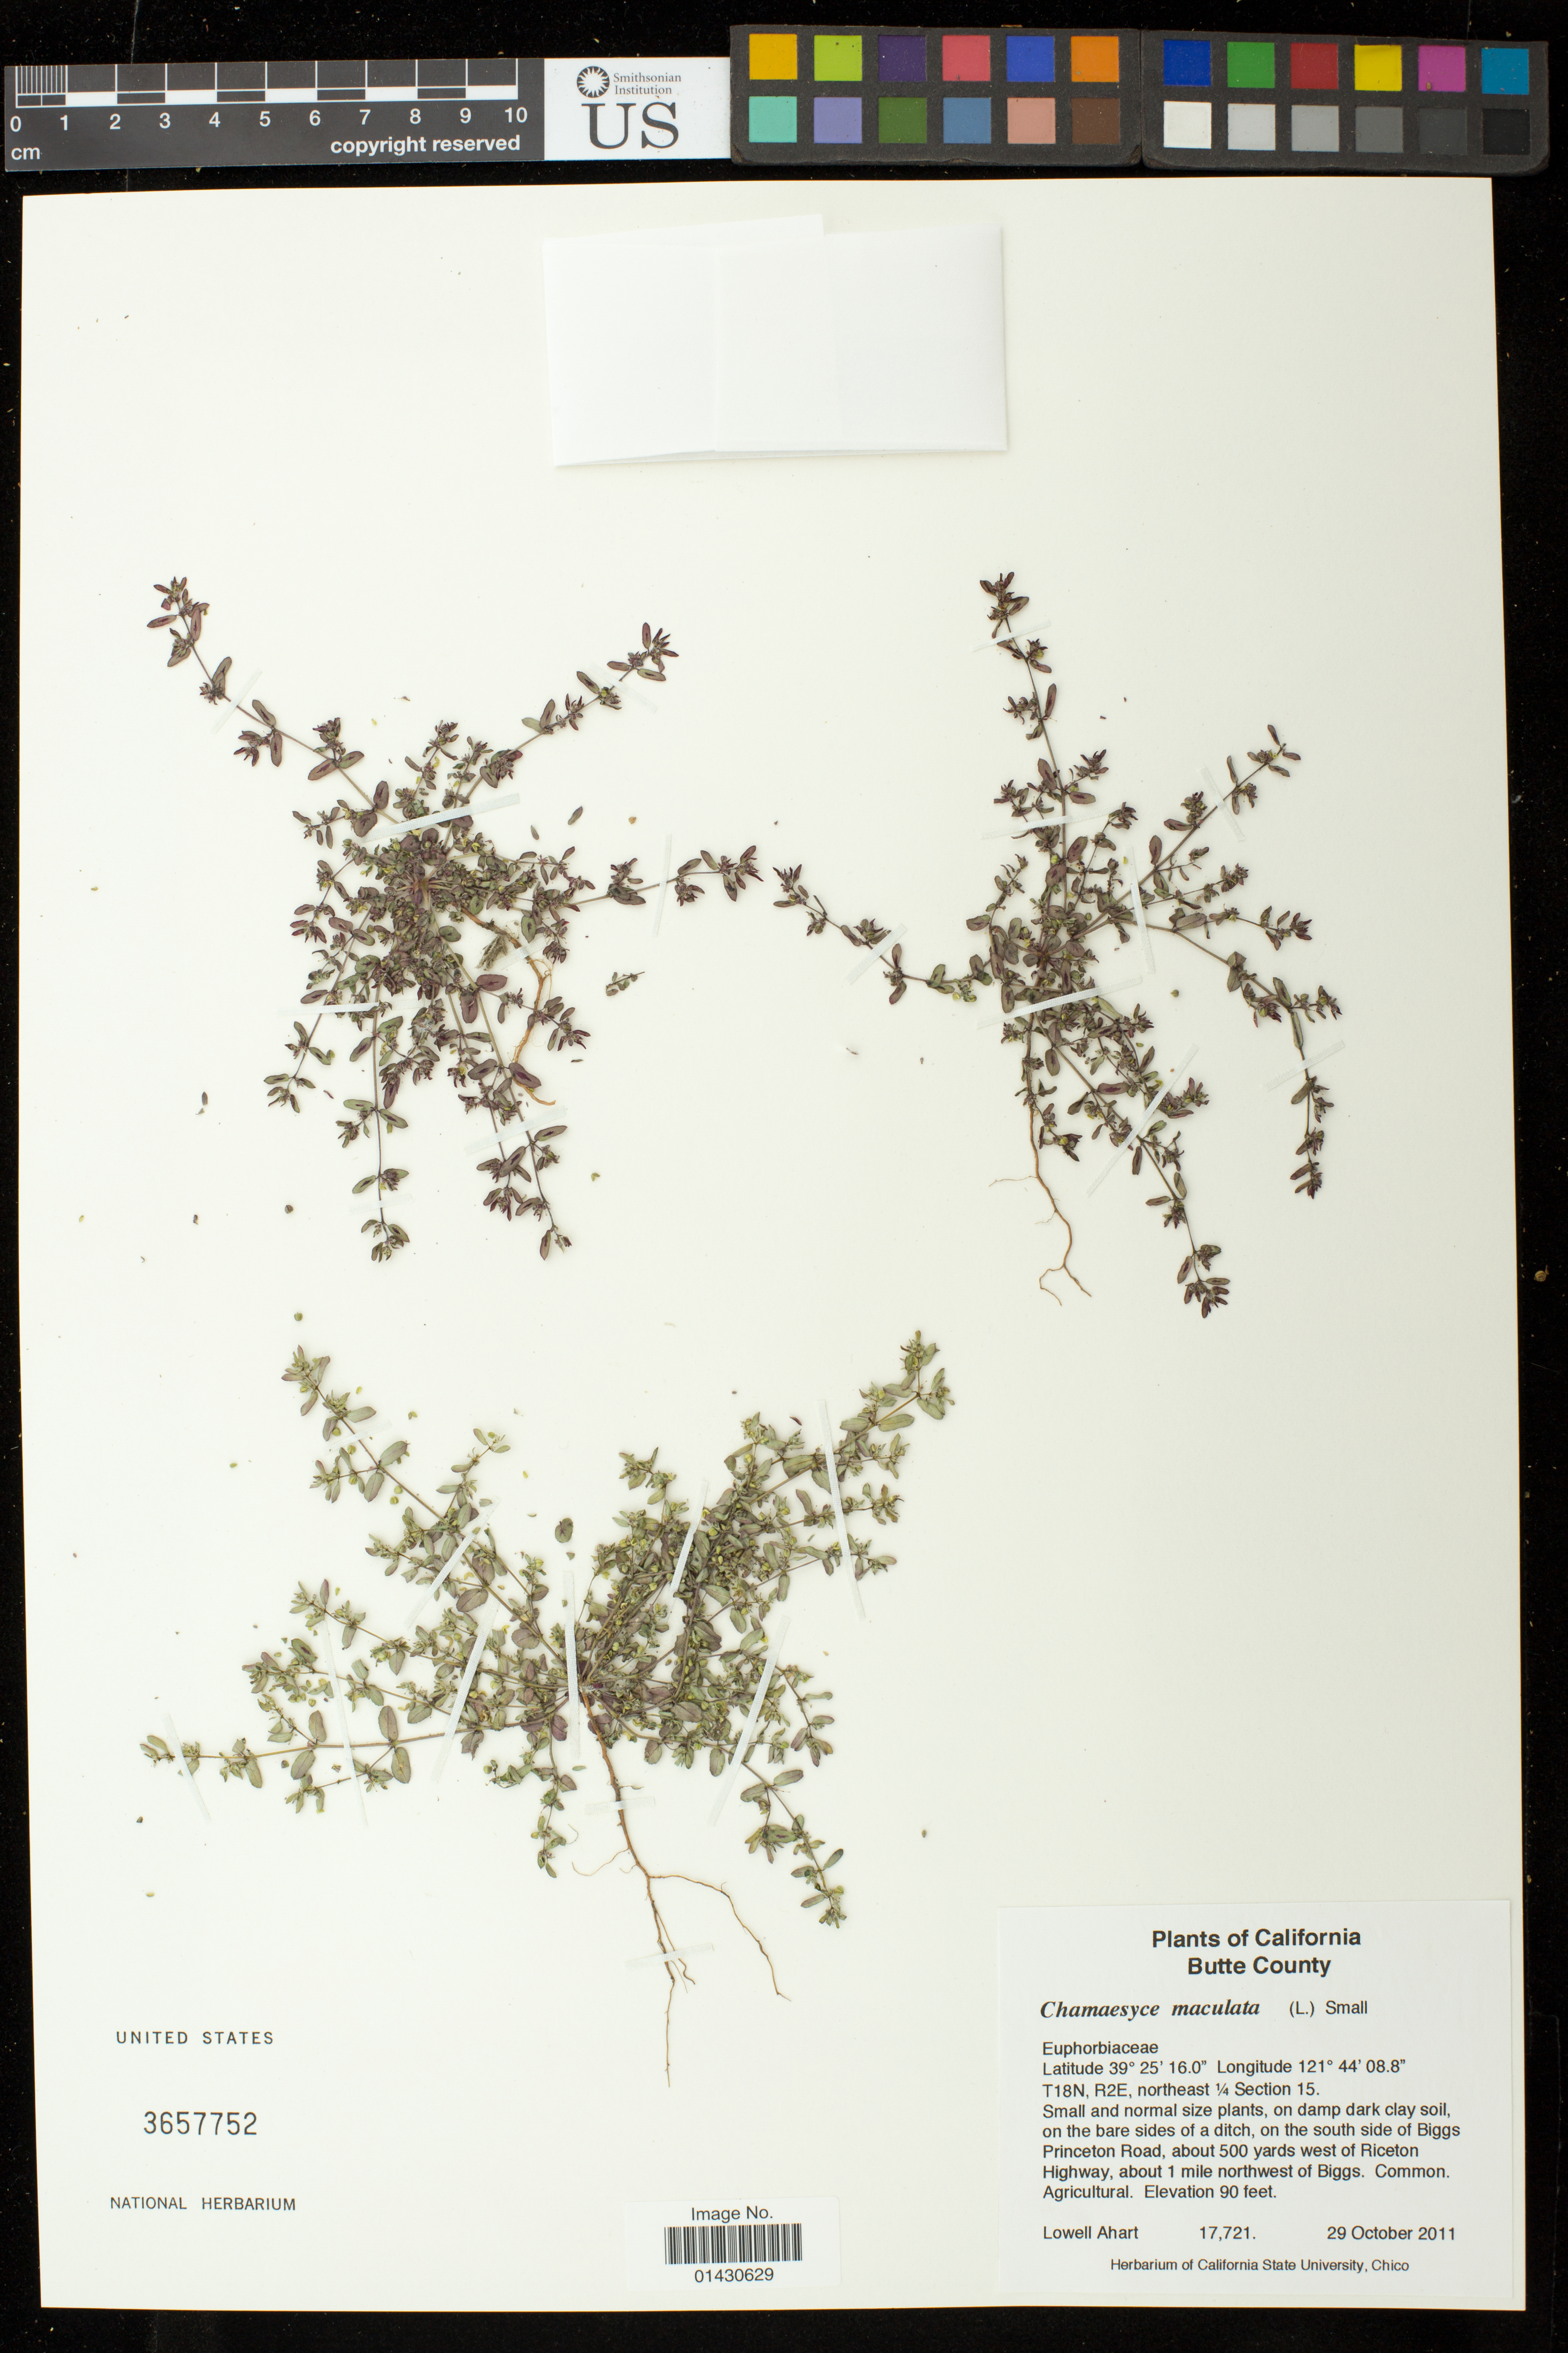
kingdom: Plantae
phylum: Tracheophyta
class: Magnoliopsida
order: Malpighiales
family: Euphorbiaceae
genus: Euphorbia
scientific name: Euphorbia maculata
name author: L.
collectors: L. Ahart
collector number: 17721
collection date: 2011-10-29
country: United States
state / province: California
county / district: Butte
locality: T18N, R2E, northeast 1/4 Section 15; On the south side of Biggs Princeton Road, about 500 yards west of Riceton Highway, about 1 mile northwest of Biggs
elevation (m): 27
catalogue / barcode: US 3657752